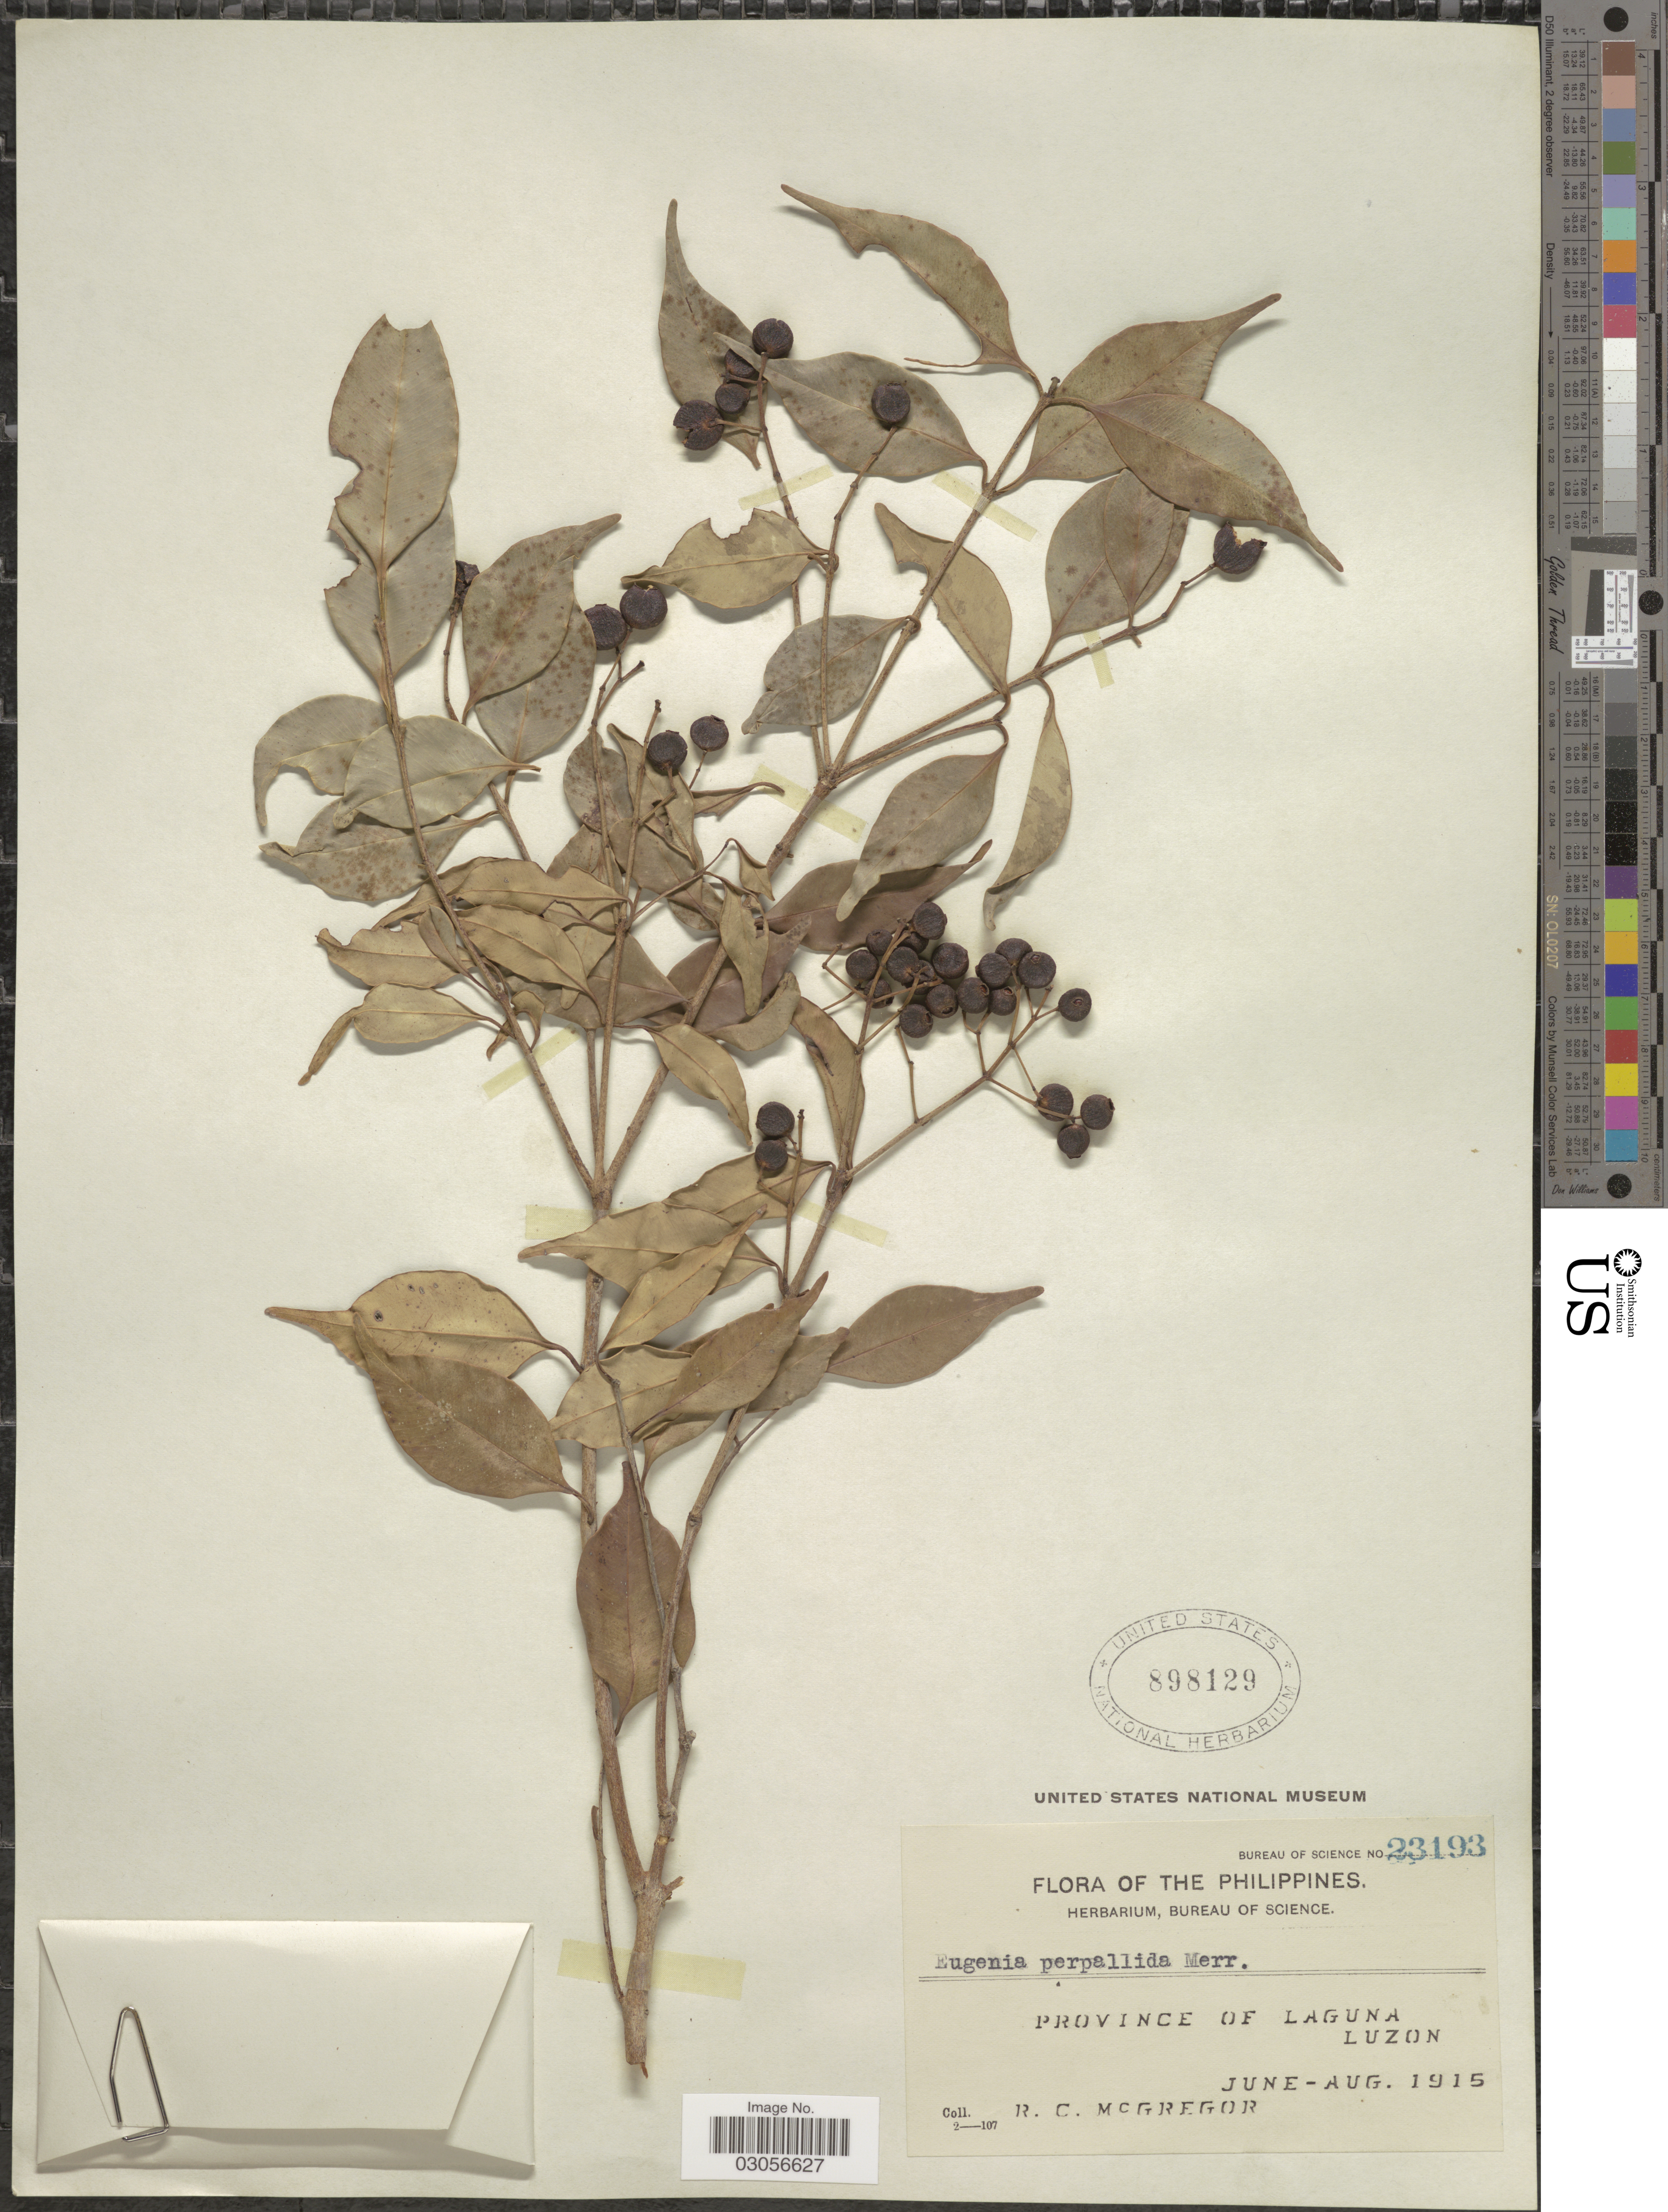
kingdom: Plantae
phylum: Tracheophyta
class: Magnoliopsida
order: Myrtales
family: Myrtaceae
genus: Syzygium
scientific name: Syzygium pallidum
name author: Merr.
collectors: R. C. McGregor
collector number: Bureau of Science 23193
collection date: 1915-06/1915-08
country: Philippines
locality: Province of Laguna. Luzon.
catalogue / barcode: US 898129